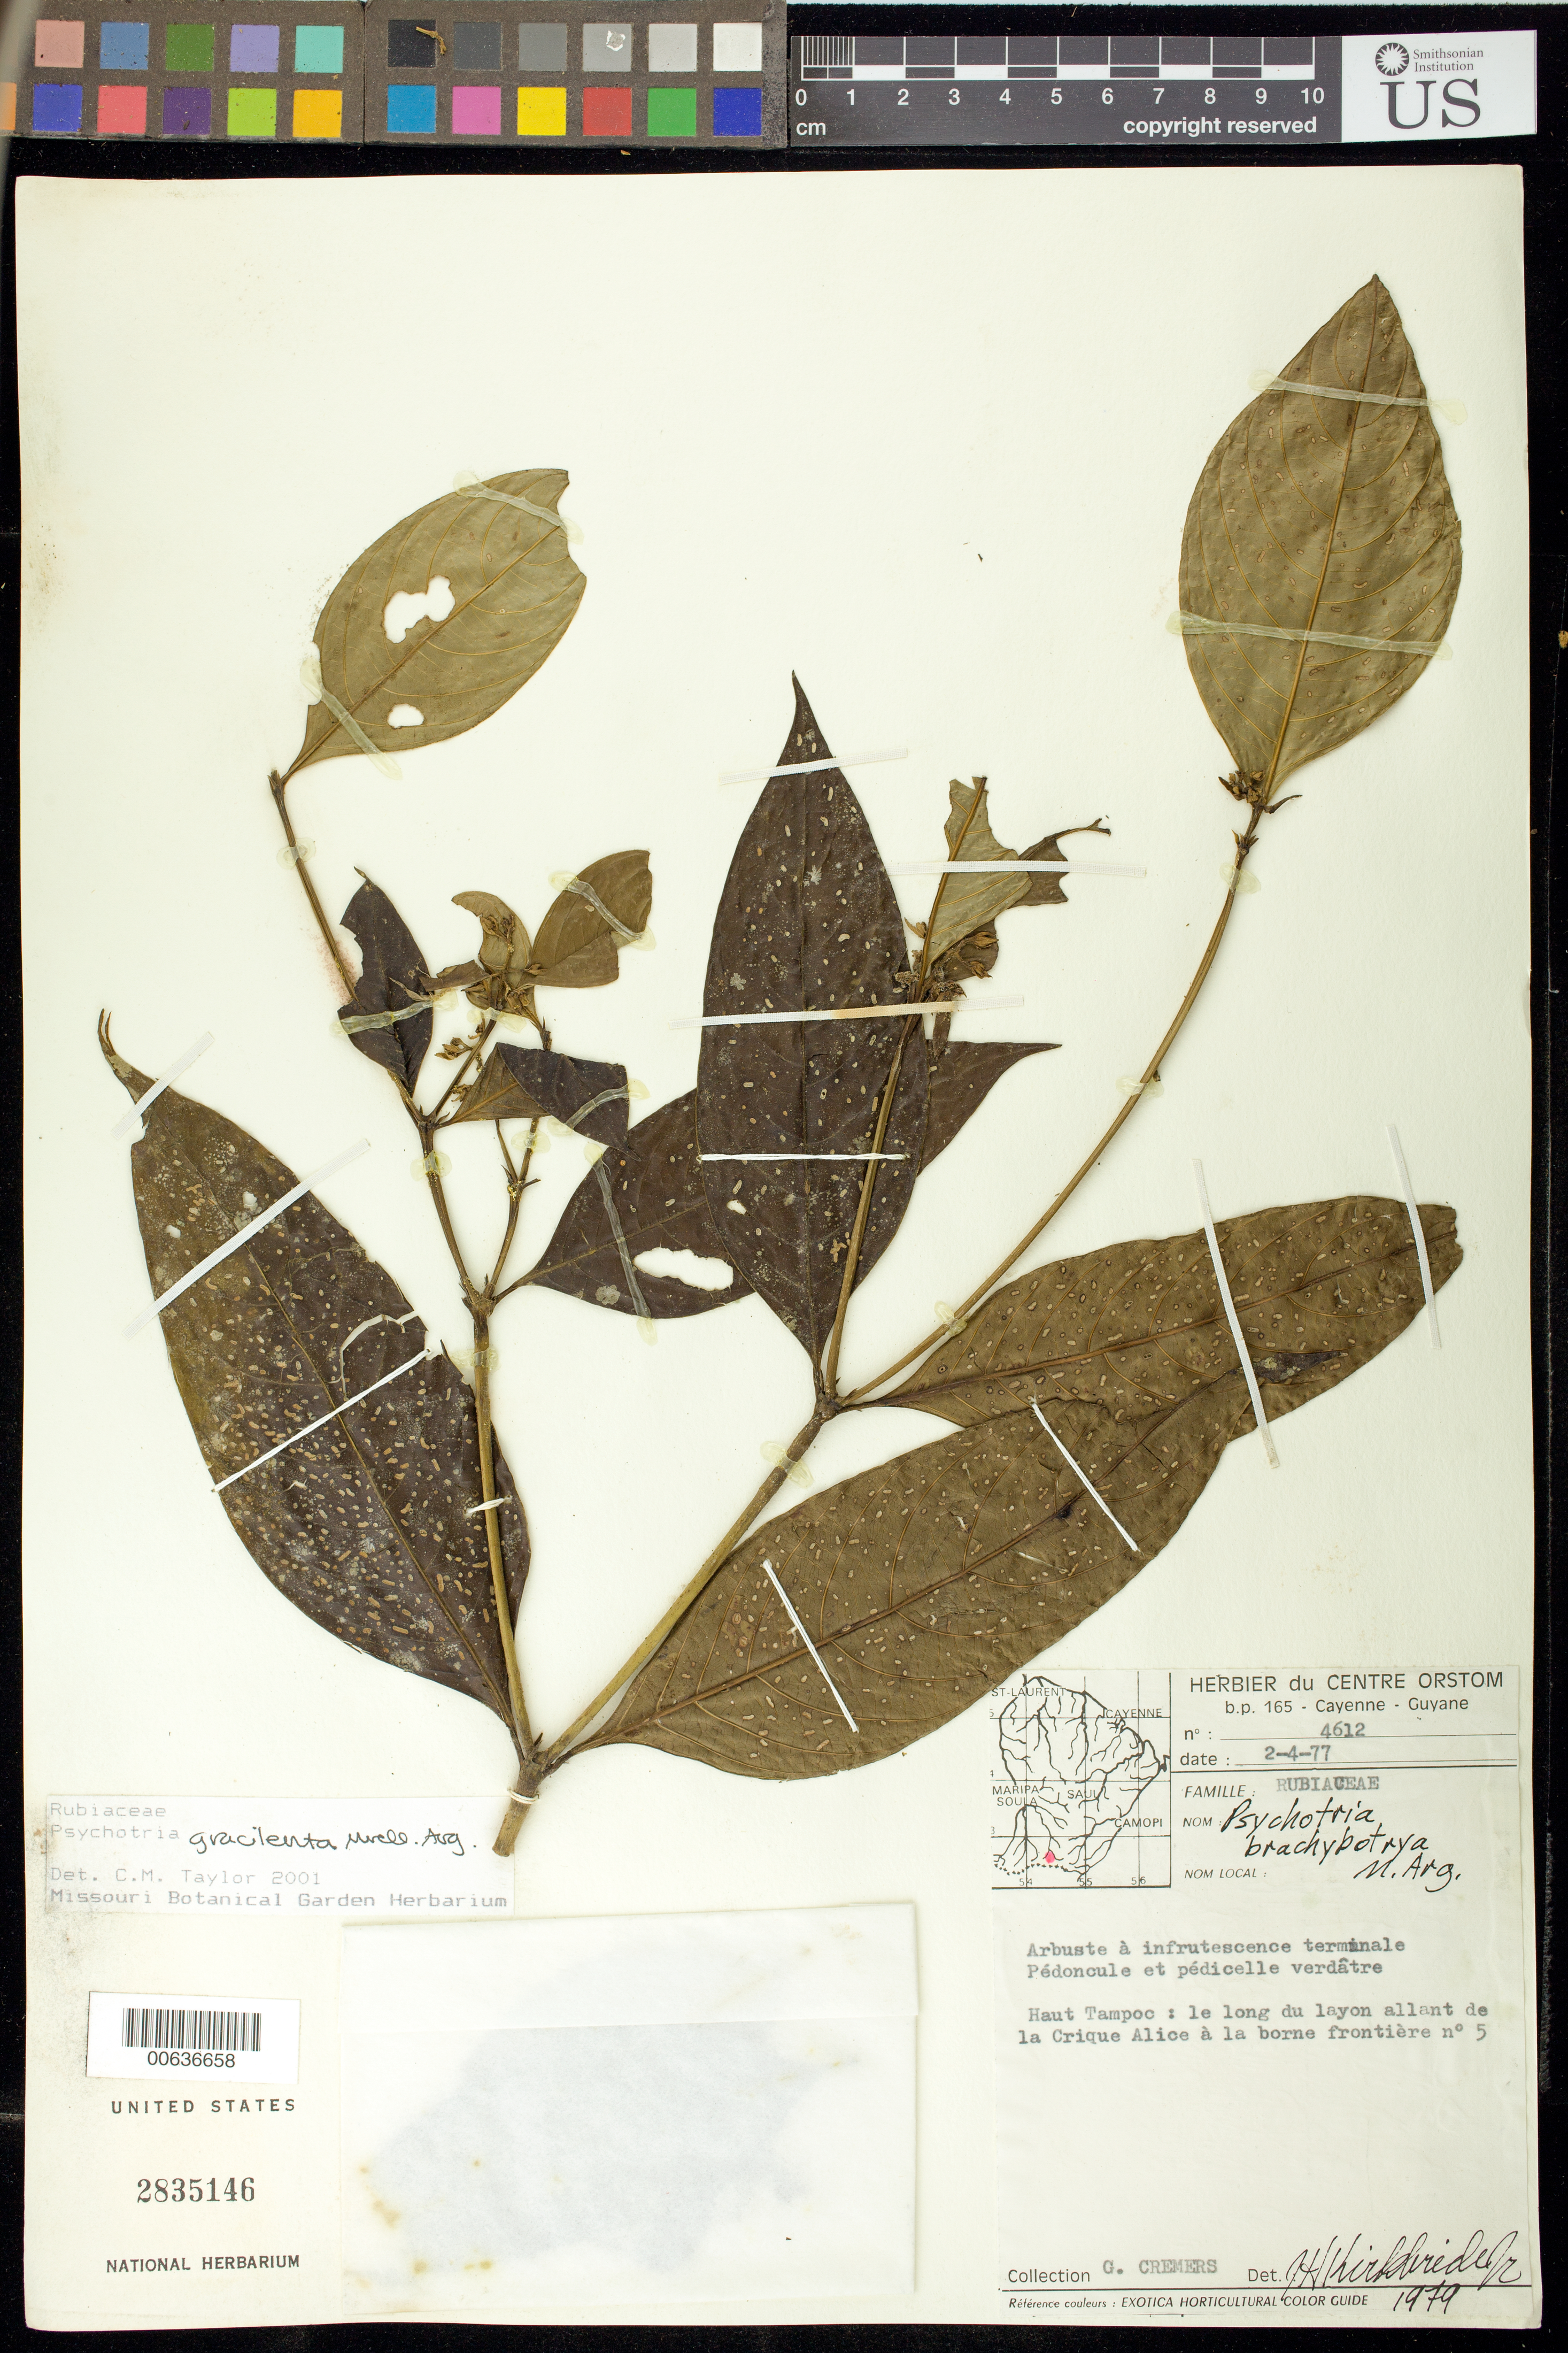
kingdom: Plantae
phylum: Tracheophyta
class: Magnoliopsida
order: Gentianales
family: Rubiaceae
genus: Palicourea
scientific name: Palicourea gracilenta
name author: (Müll. Arg.) Delprete & J.H. Kirkbr.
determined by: Kirkbride, J. H., Jr.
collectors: G. Cremers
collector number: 4612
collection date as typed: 2-Apr-77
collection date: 1977-04-02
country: French Guiana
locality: Haut Tampoc, le long du layon allant de la Crique Alice a la borne fontiere nº5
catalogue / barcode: US 2835146